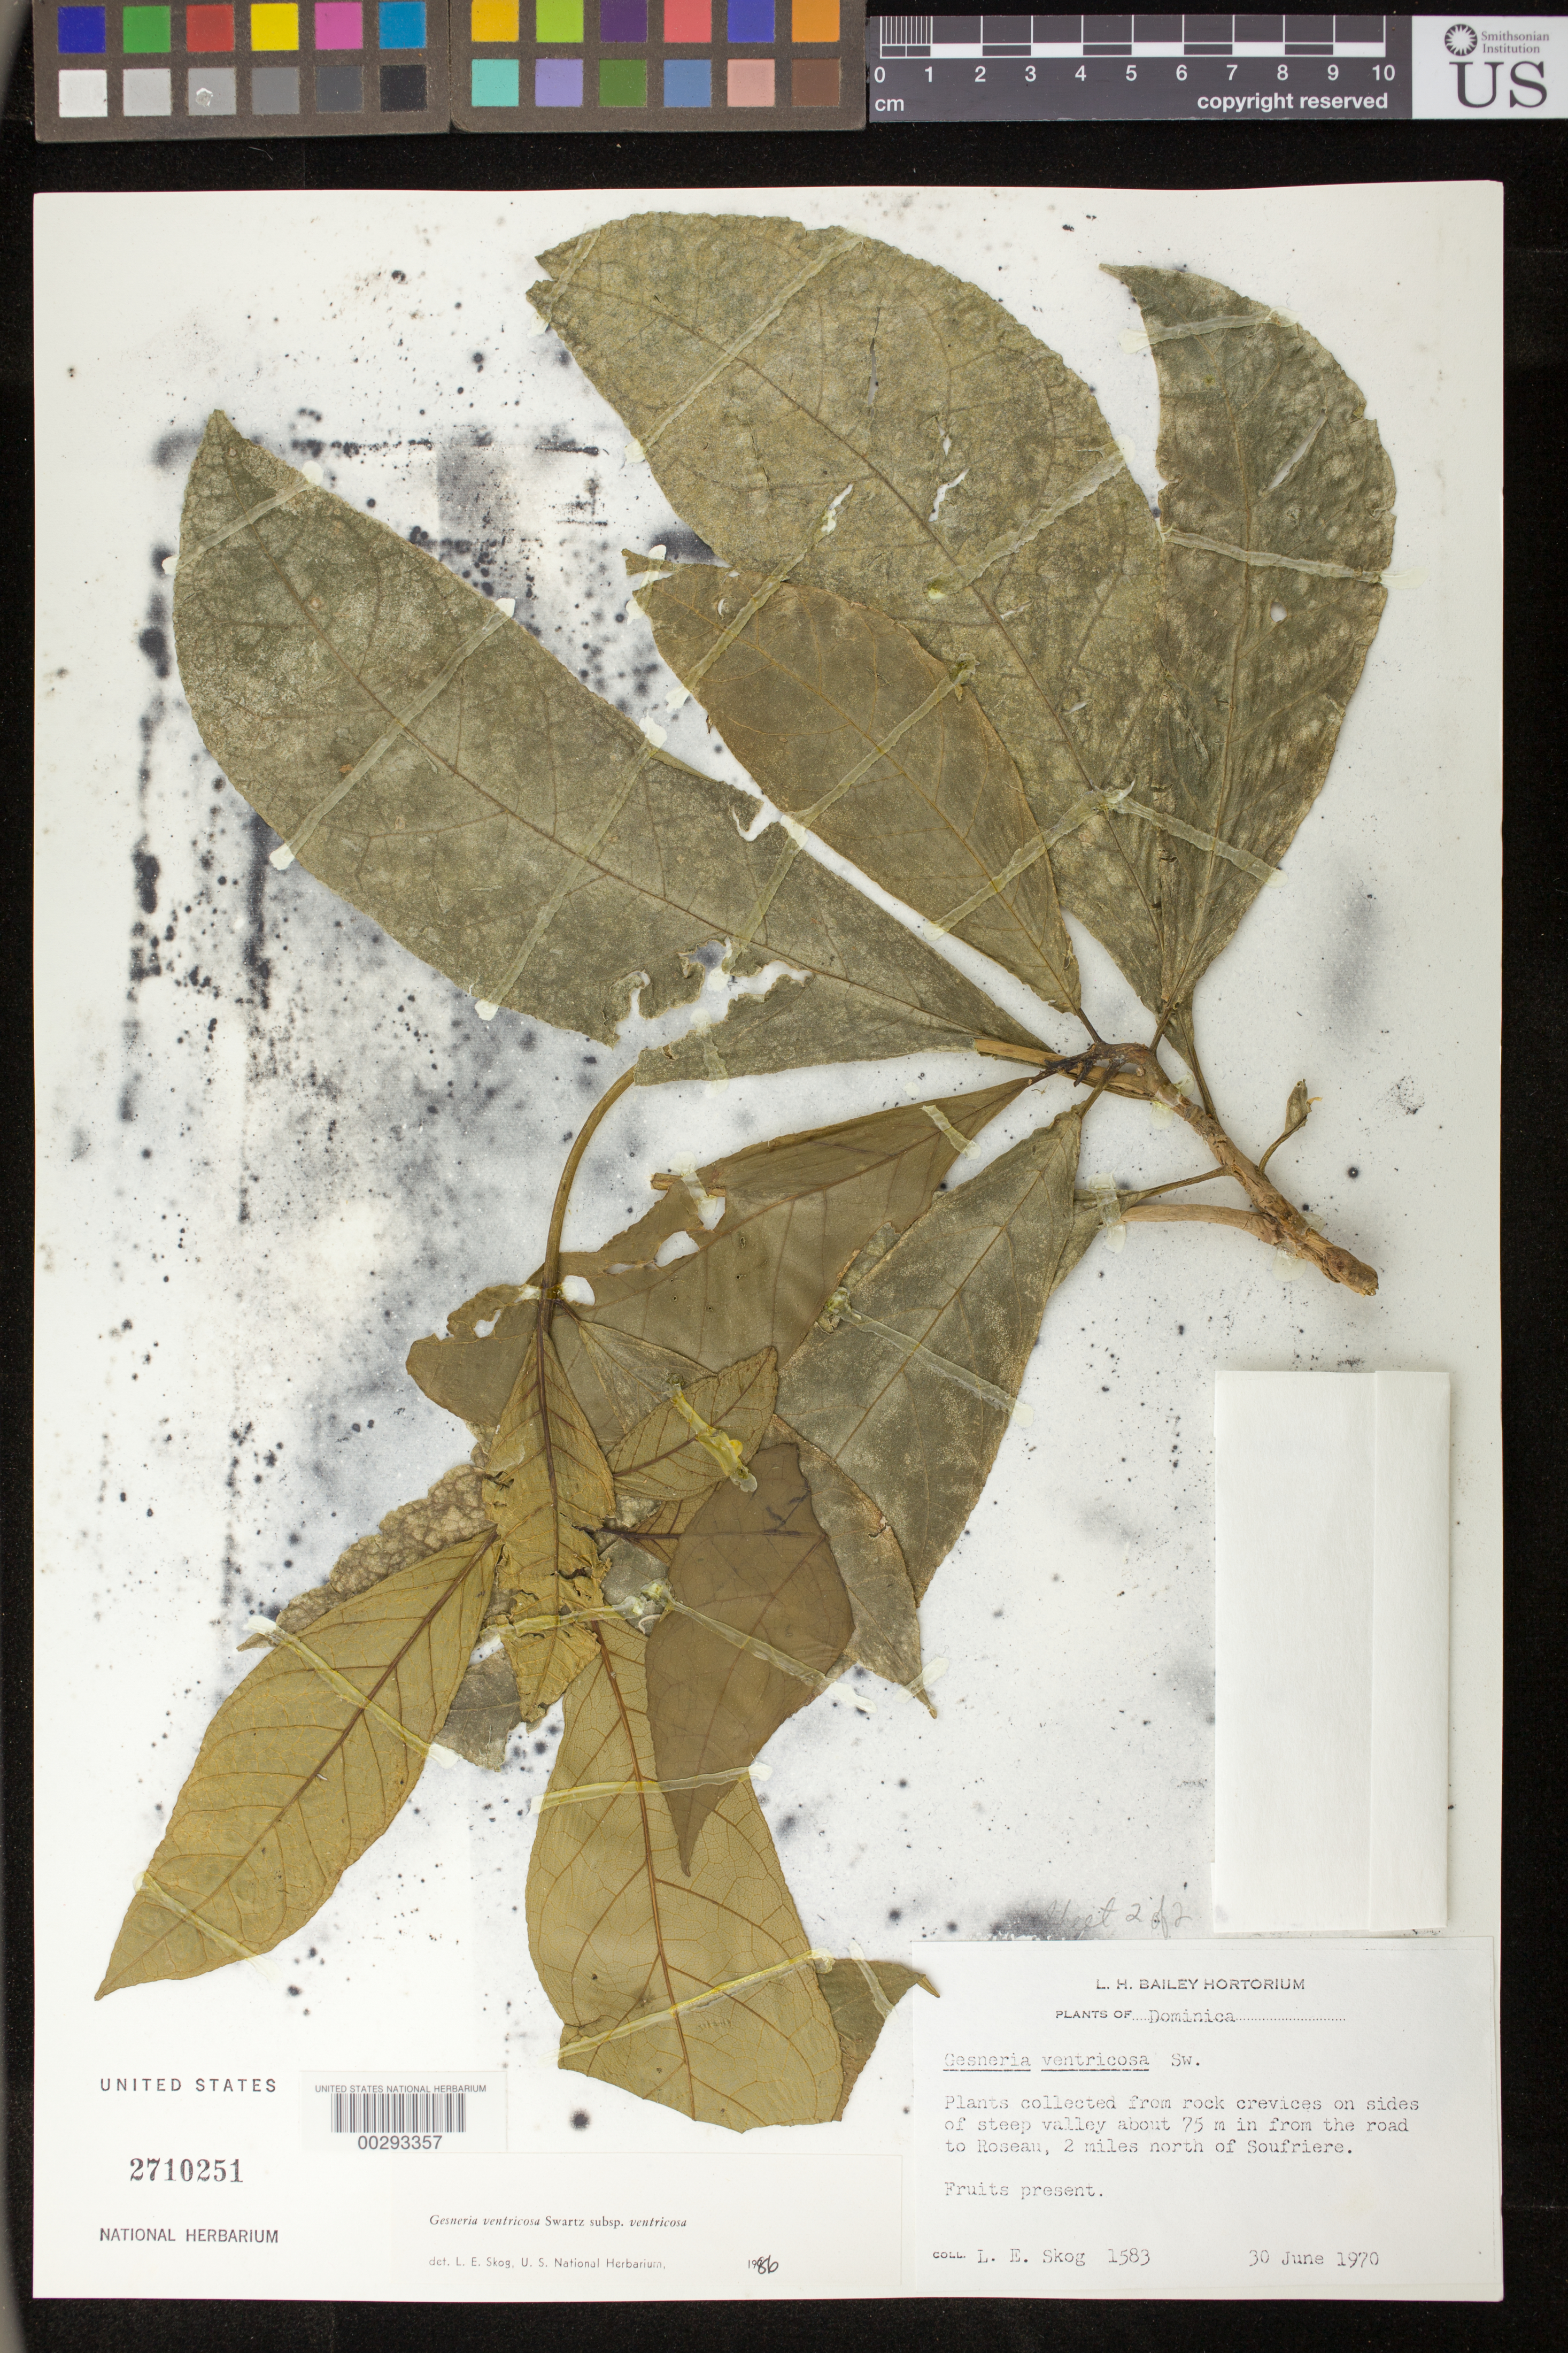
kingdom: Plantae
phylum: Tracheophyta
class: Magnoliopsida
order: Lamiales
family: Gesneriaceae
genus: Gesneria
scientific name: Gesneria ventricosa subsp. ventricosa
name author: Sw.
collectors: L. E. Skog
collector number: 1583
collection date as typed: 30 Jun 1970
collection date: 1970-06-30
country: Dominica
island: Dominica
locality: Between Roseau and N of Soufrriere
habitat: On rock crevices on side of steep valley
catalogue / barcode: US 2710251